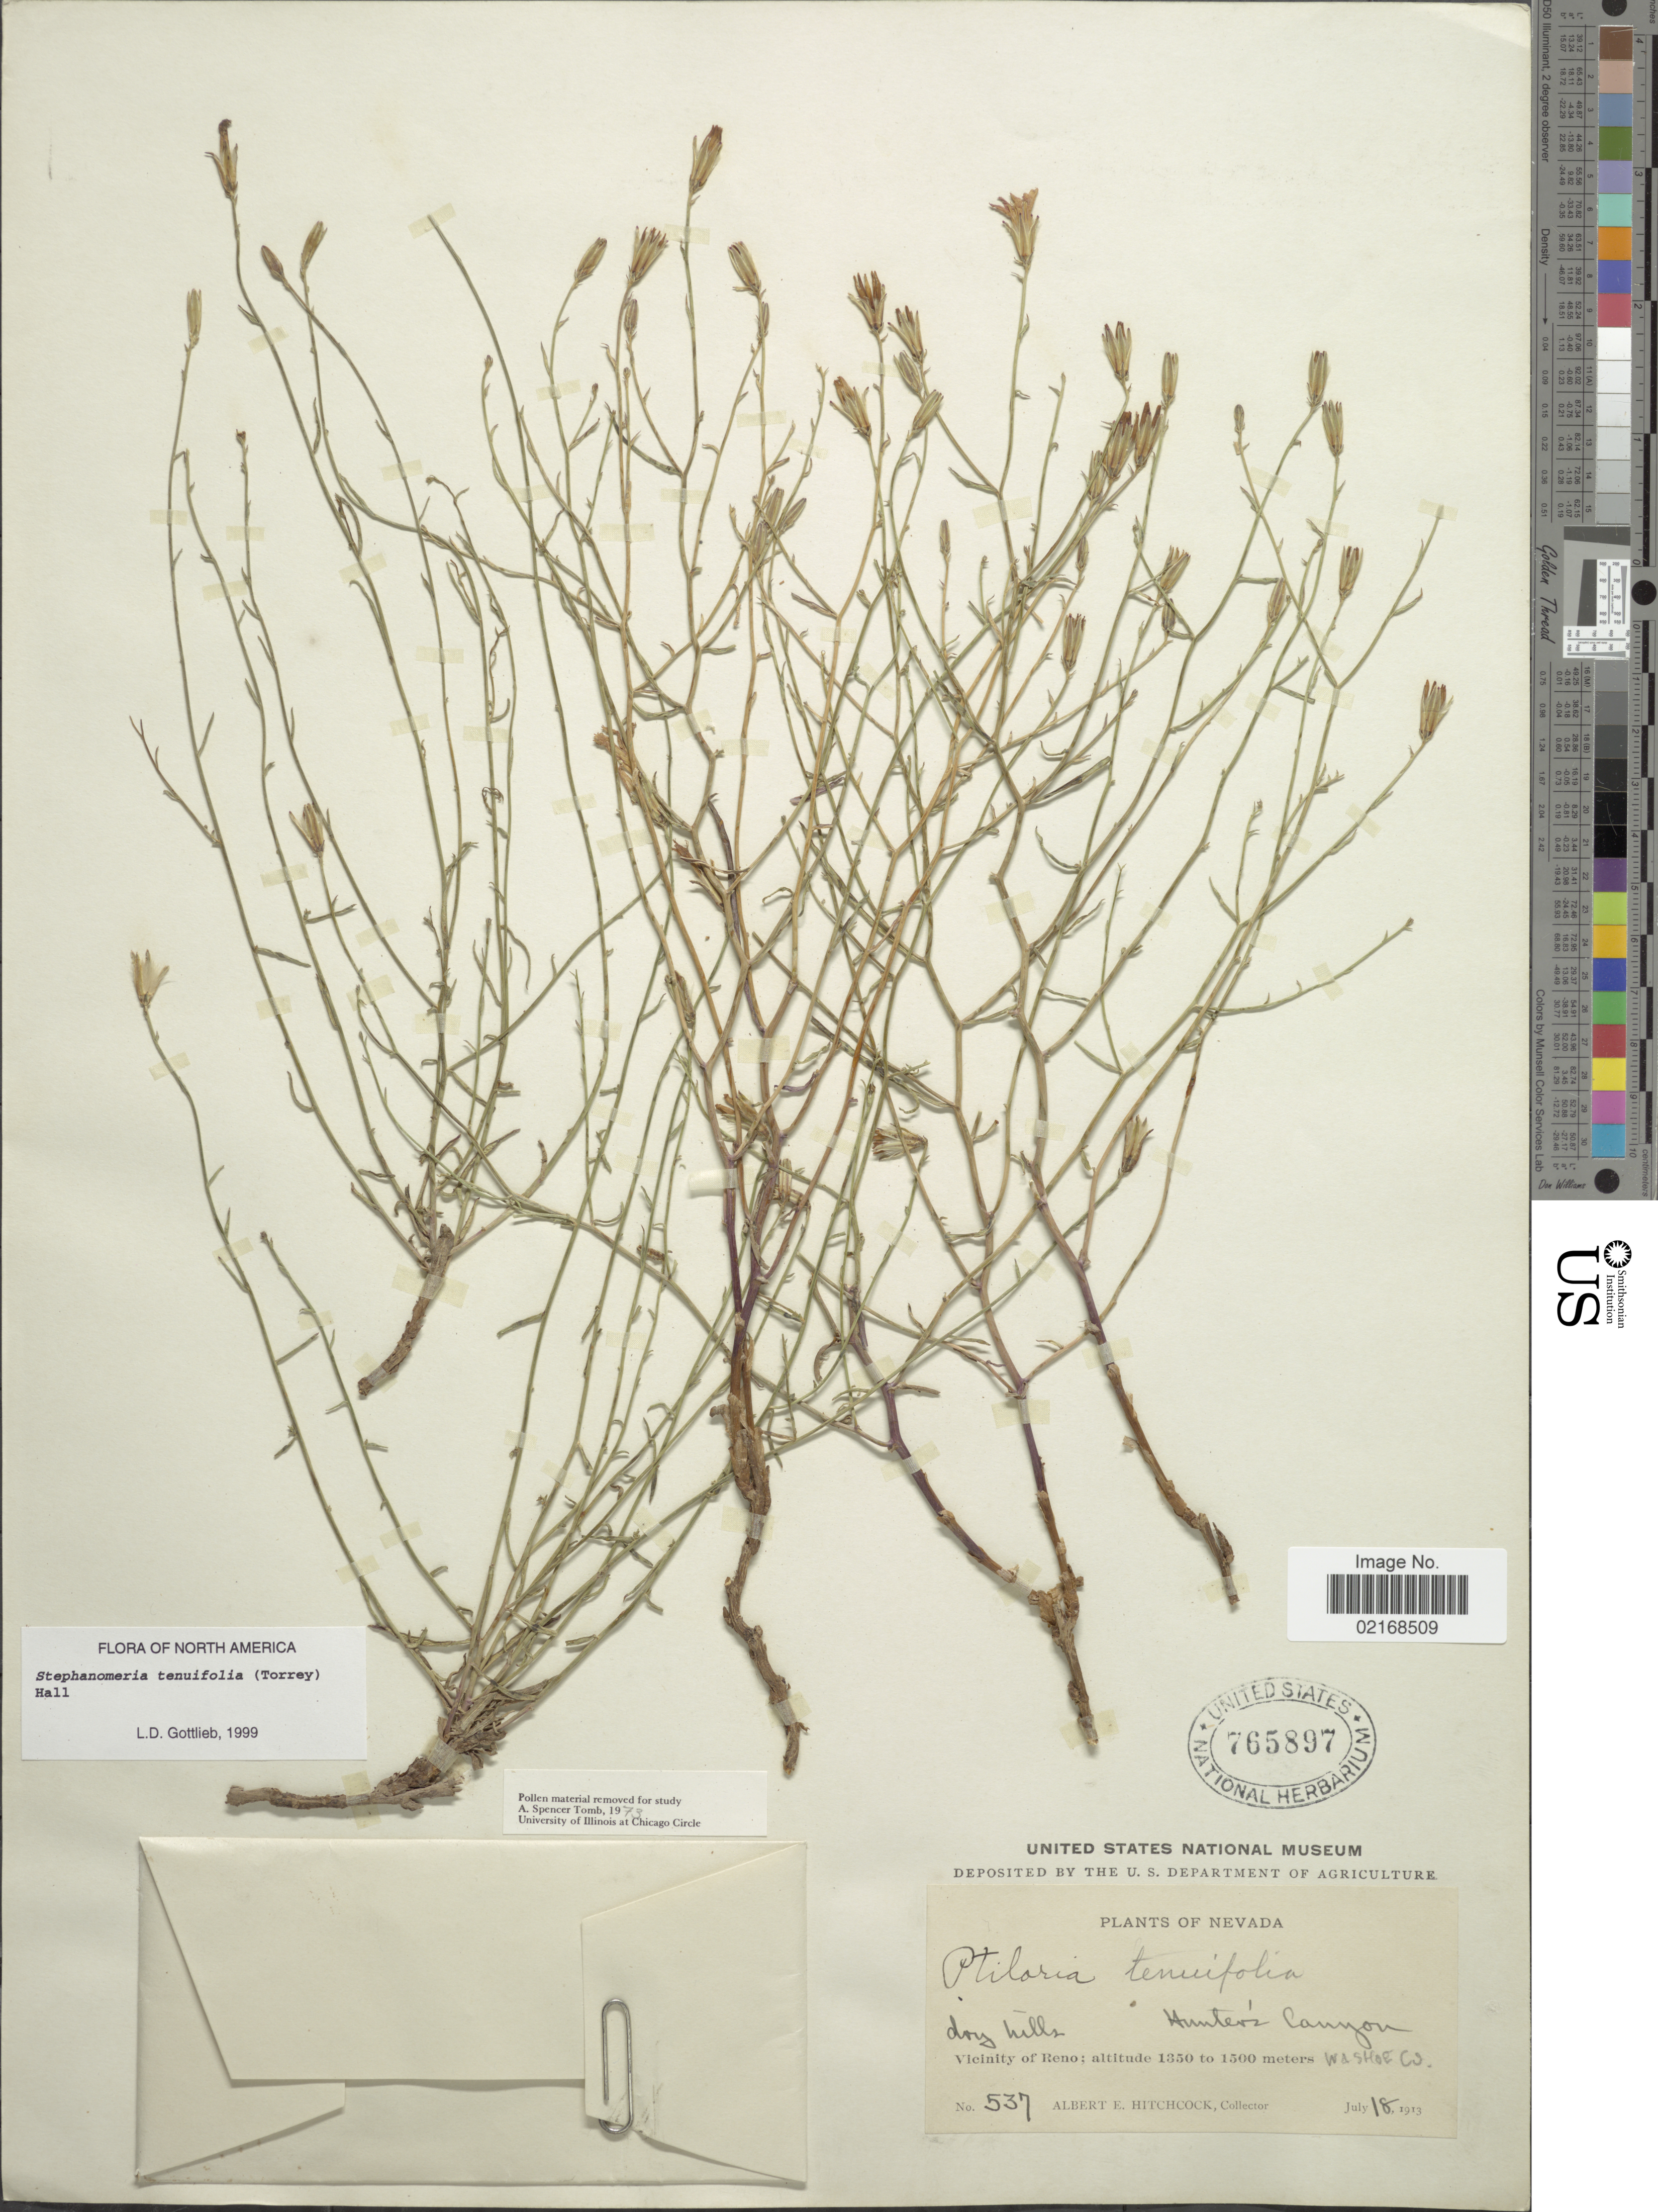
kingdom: Plantae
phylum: Tracheophyta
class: Magnoliopsida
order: Asterales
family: Asteraceae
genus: Stephanomeria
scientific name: Stephanomeria tenuifolia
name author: (Torr.) H.M. Hall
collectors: A. Hitchcock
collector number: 537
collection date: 1913-07-18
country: United States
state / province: Nevada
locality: Vicinity of Reno, Hunters Canyon, Washoe Co.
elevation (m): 1350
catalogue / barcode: US 765897